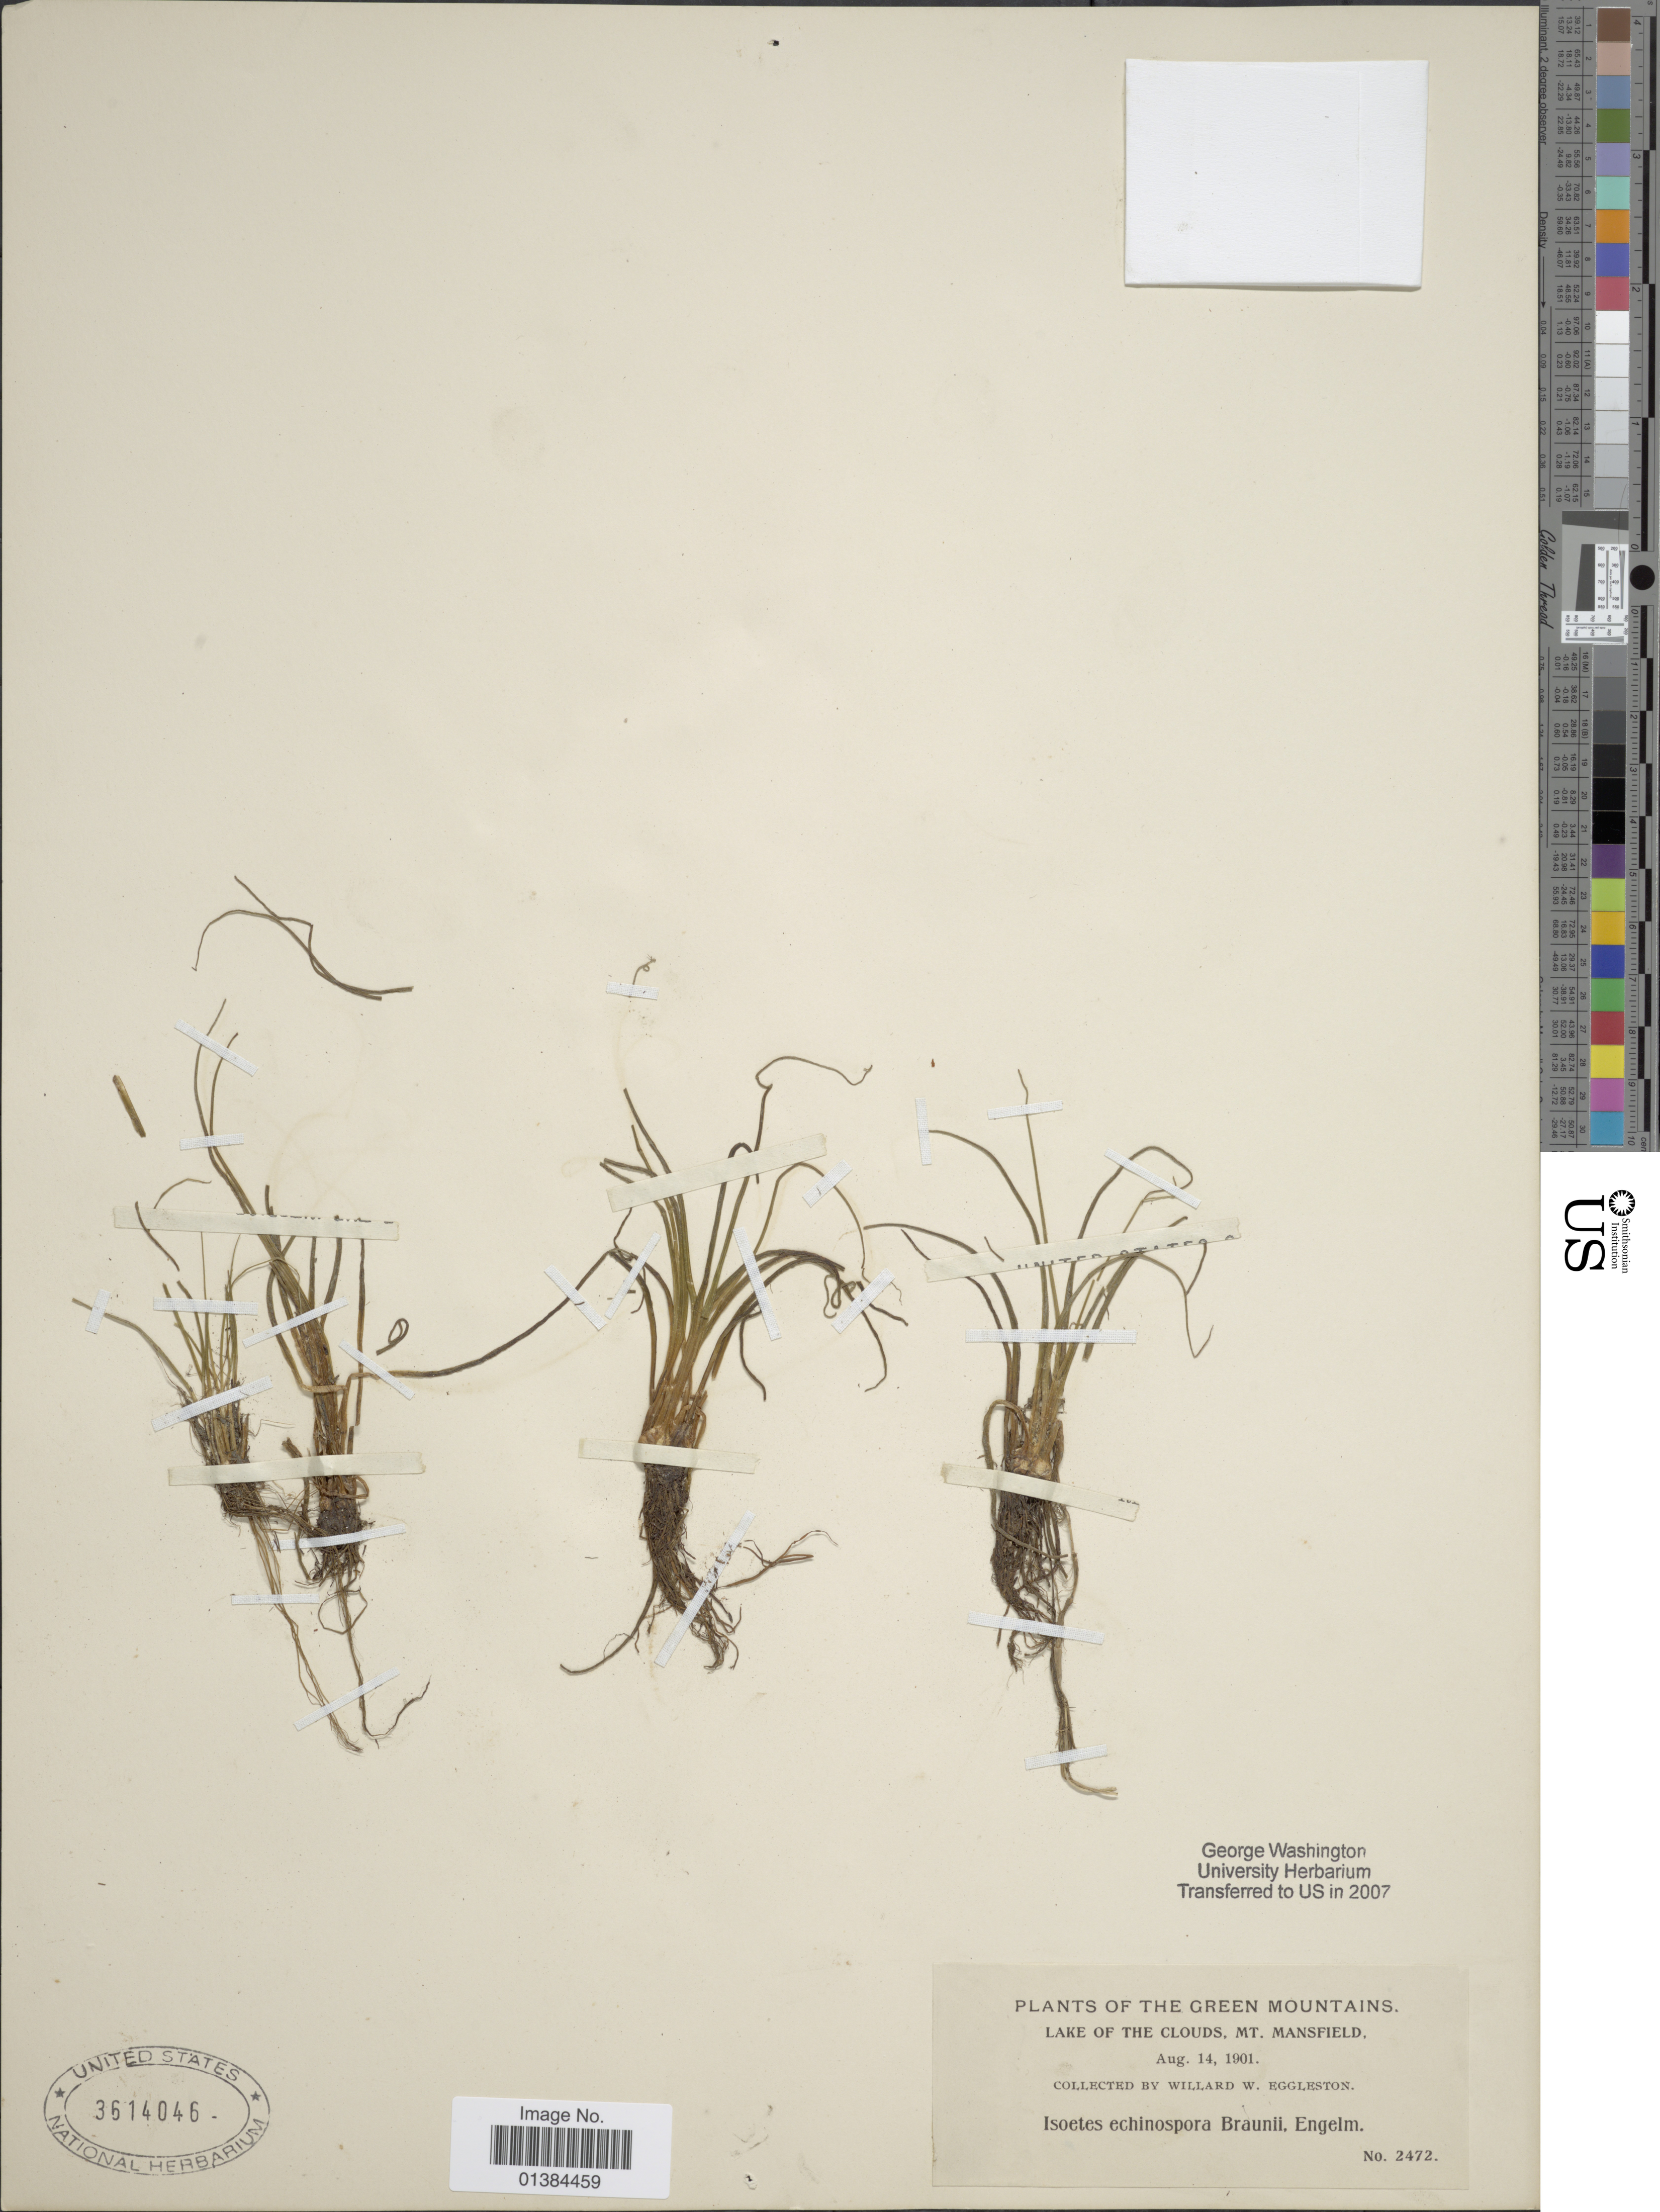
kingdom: Plantae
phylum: Tracheophyta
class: Lycopodiopsida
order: Isoetales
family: Isoetaceae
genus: Isoetes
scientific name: Isoetes echinospora var. braunii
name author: (Durieu) Engelm.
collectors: W. W. Eggleston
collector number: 2472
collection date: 1901-08-14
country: United States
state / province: Vermont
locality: Green Mountains. Lake of the clouds, Mt. Mansfield.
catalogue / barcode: US 3614046